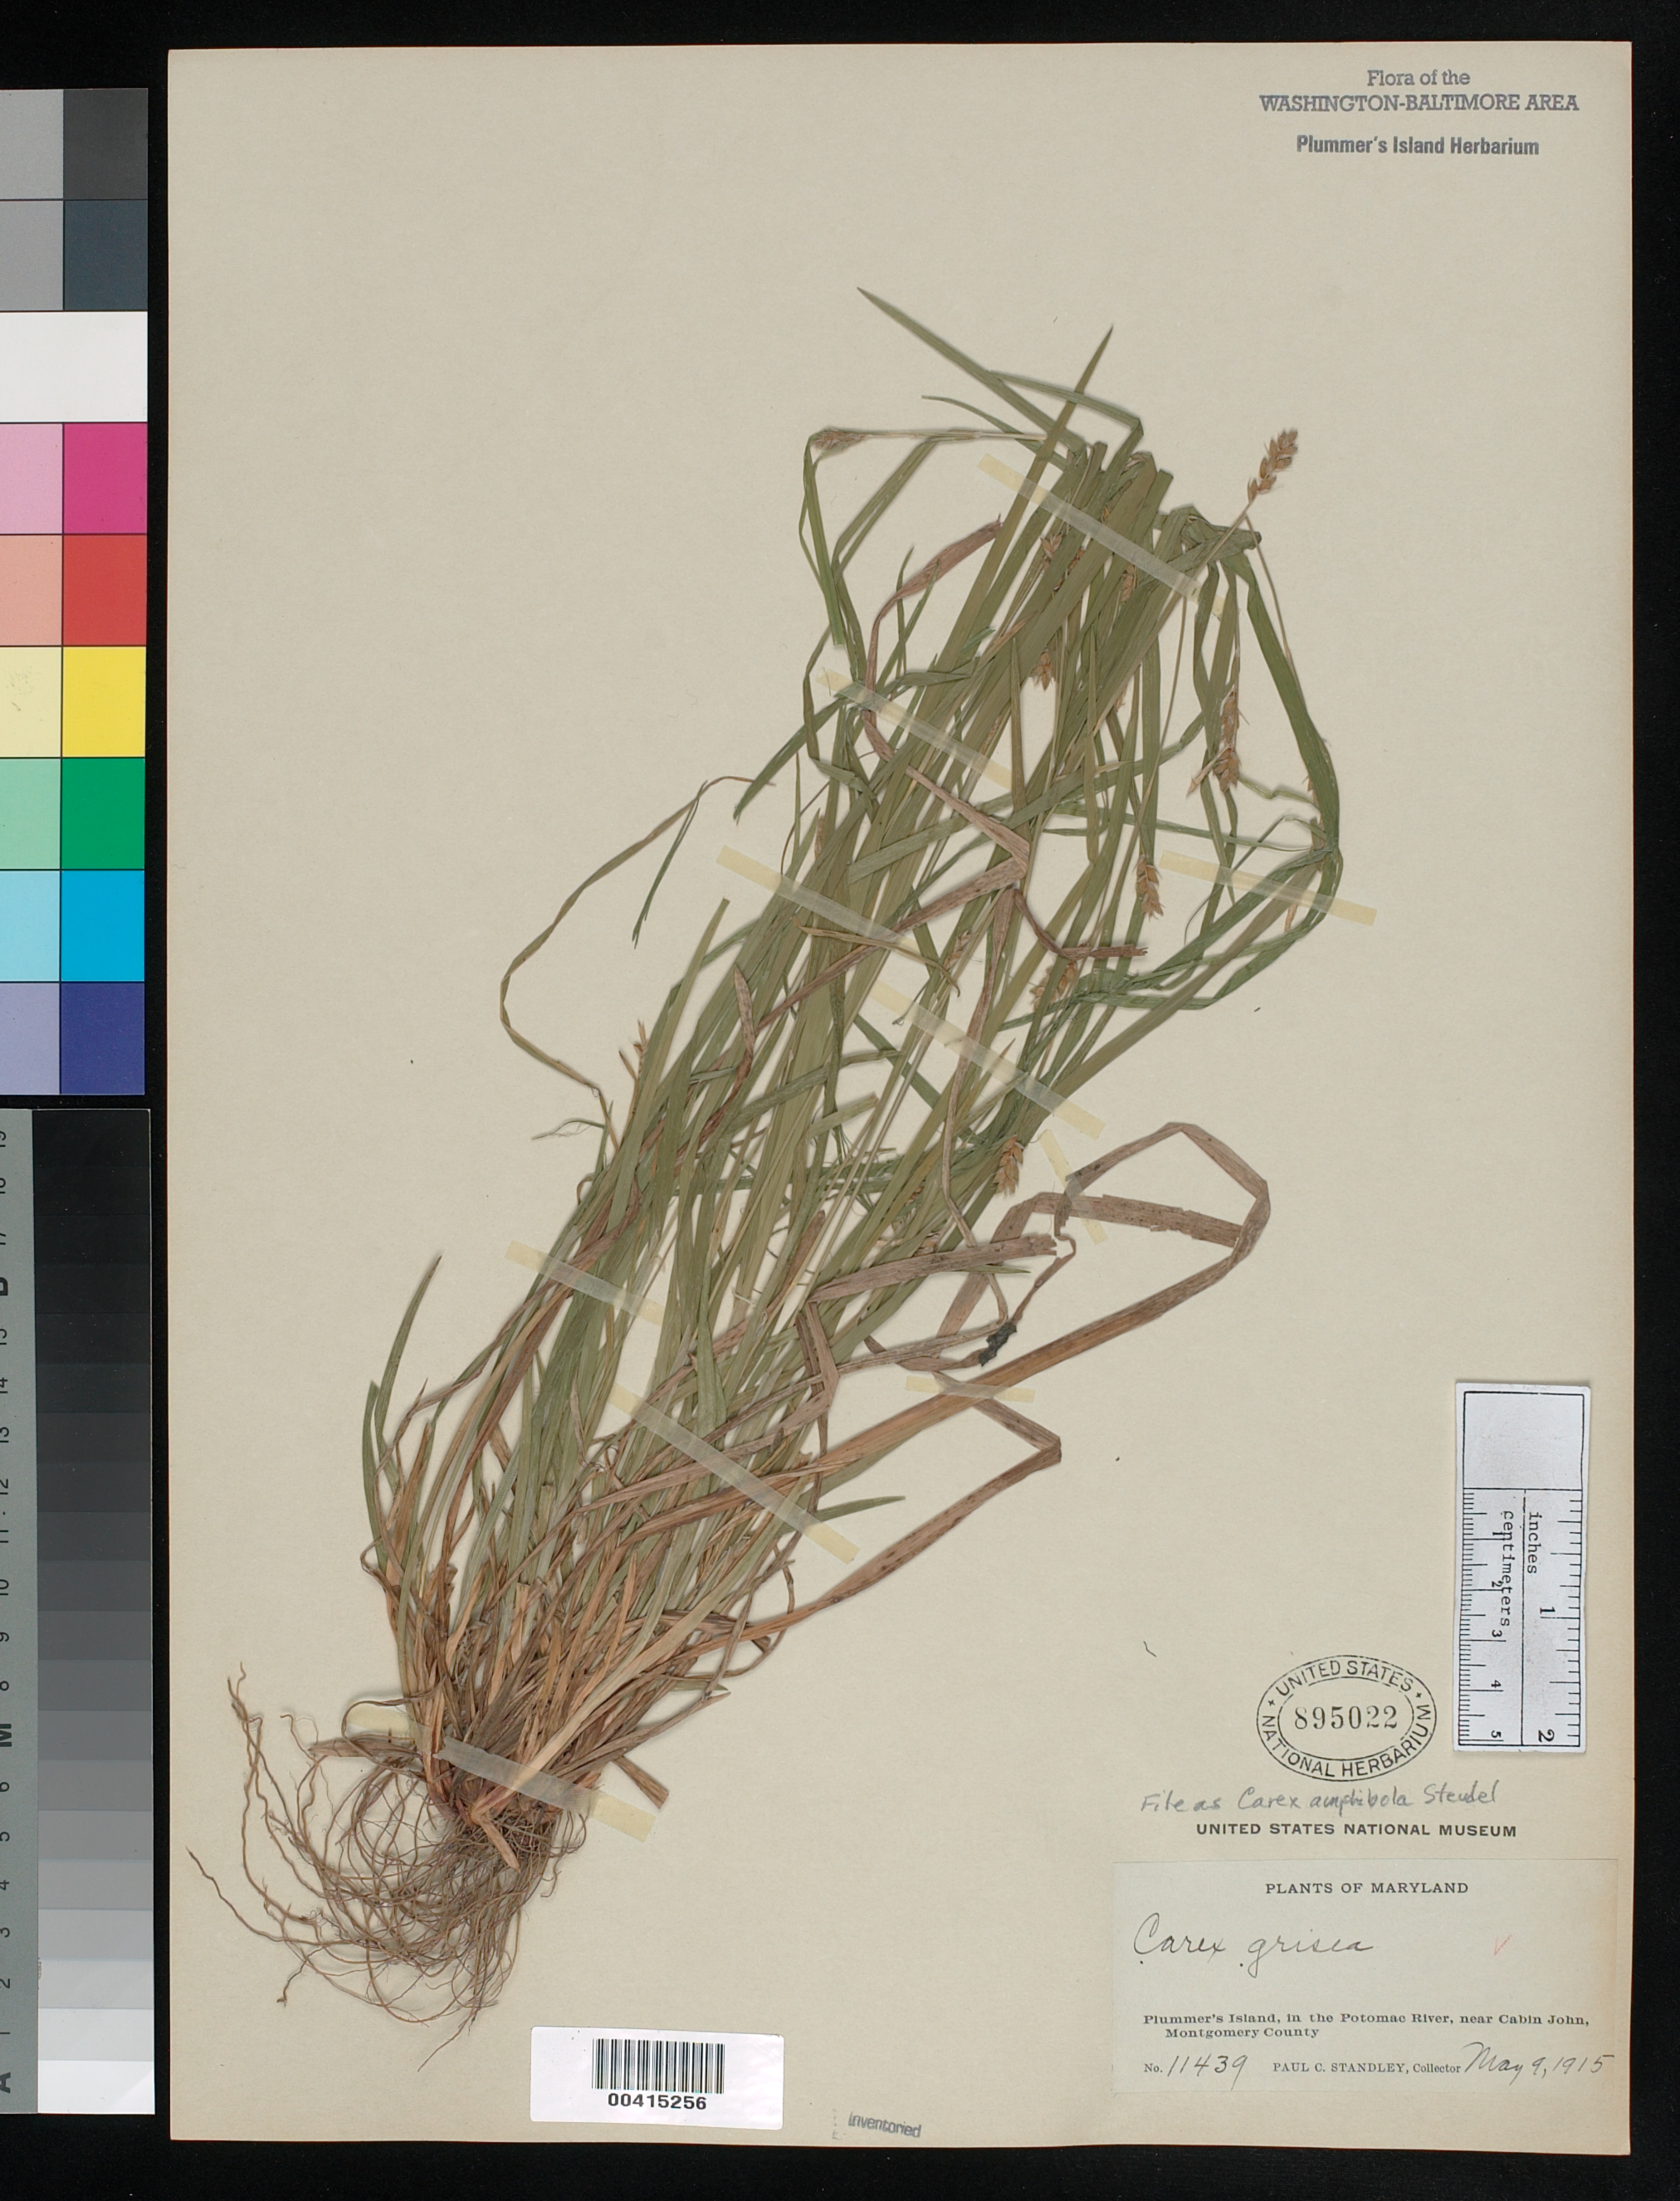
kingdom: Plantae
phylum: Tracheophyta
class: Liliopsida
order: Poales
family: Cyperaceae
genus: Carex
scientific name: Carex amphibola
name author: Steud.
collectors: P. C. Standley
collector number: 11439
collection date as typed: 09 May 1915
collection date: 1915-05-09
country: United States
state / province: Maryland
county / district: Montgomery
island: Plummers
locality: Plummer's Island Plummers Island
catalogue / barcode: US 895022